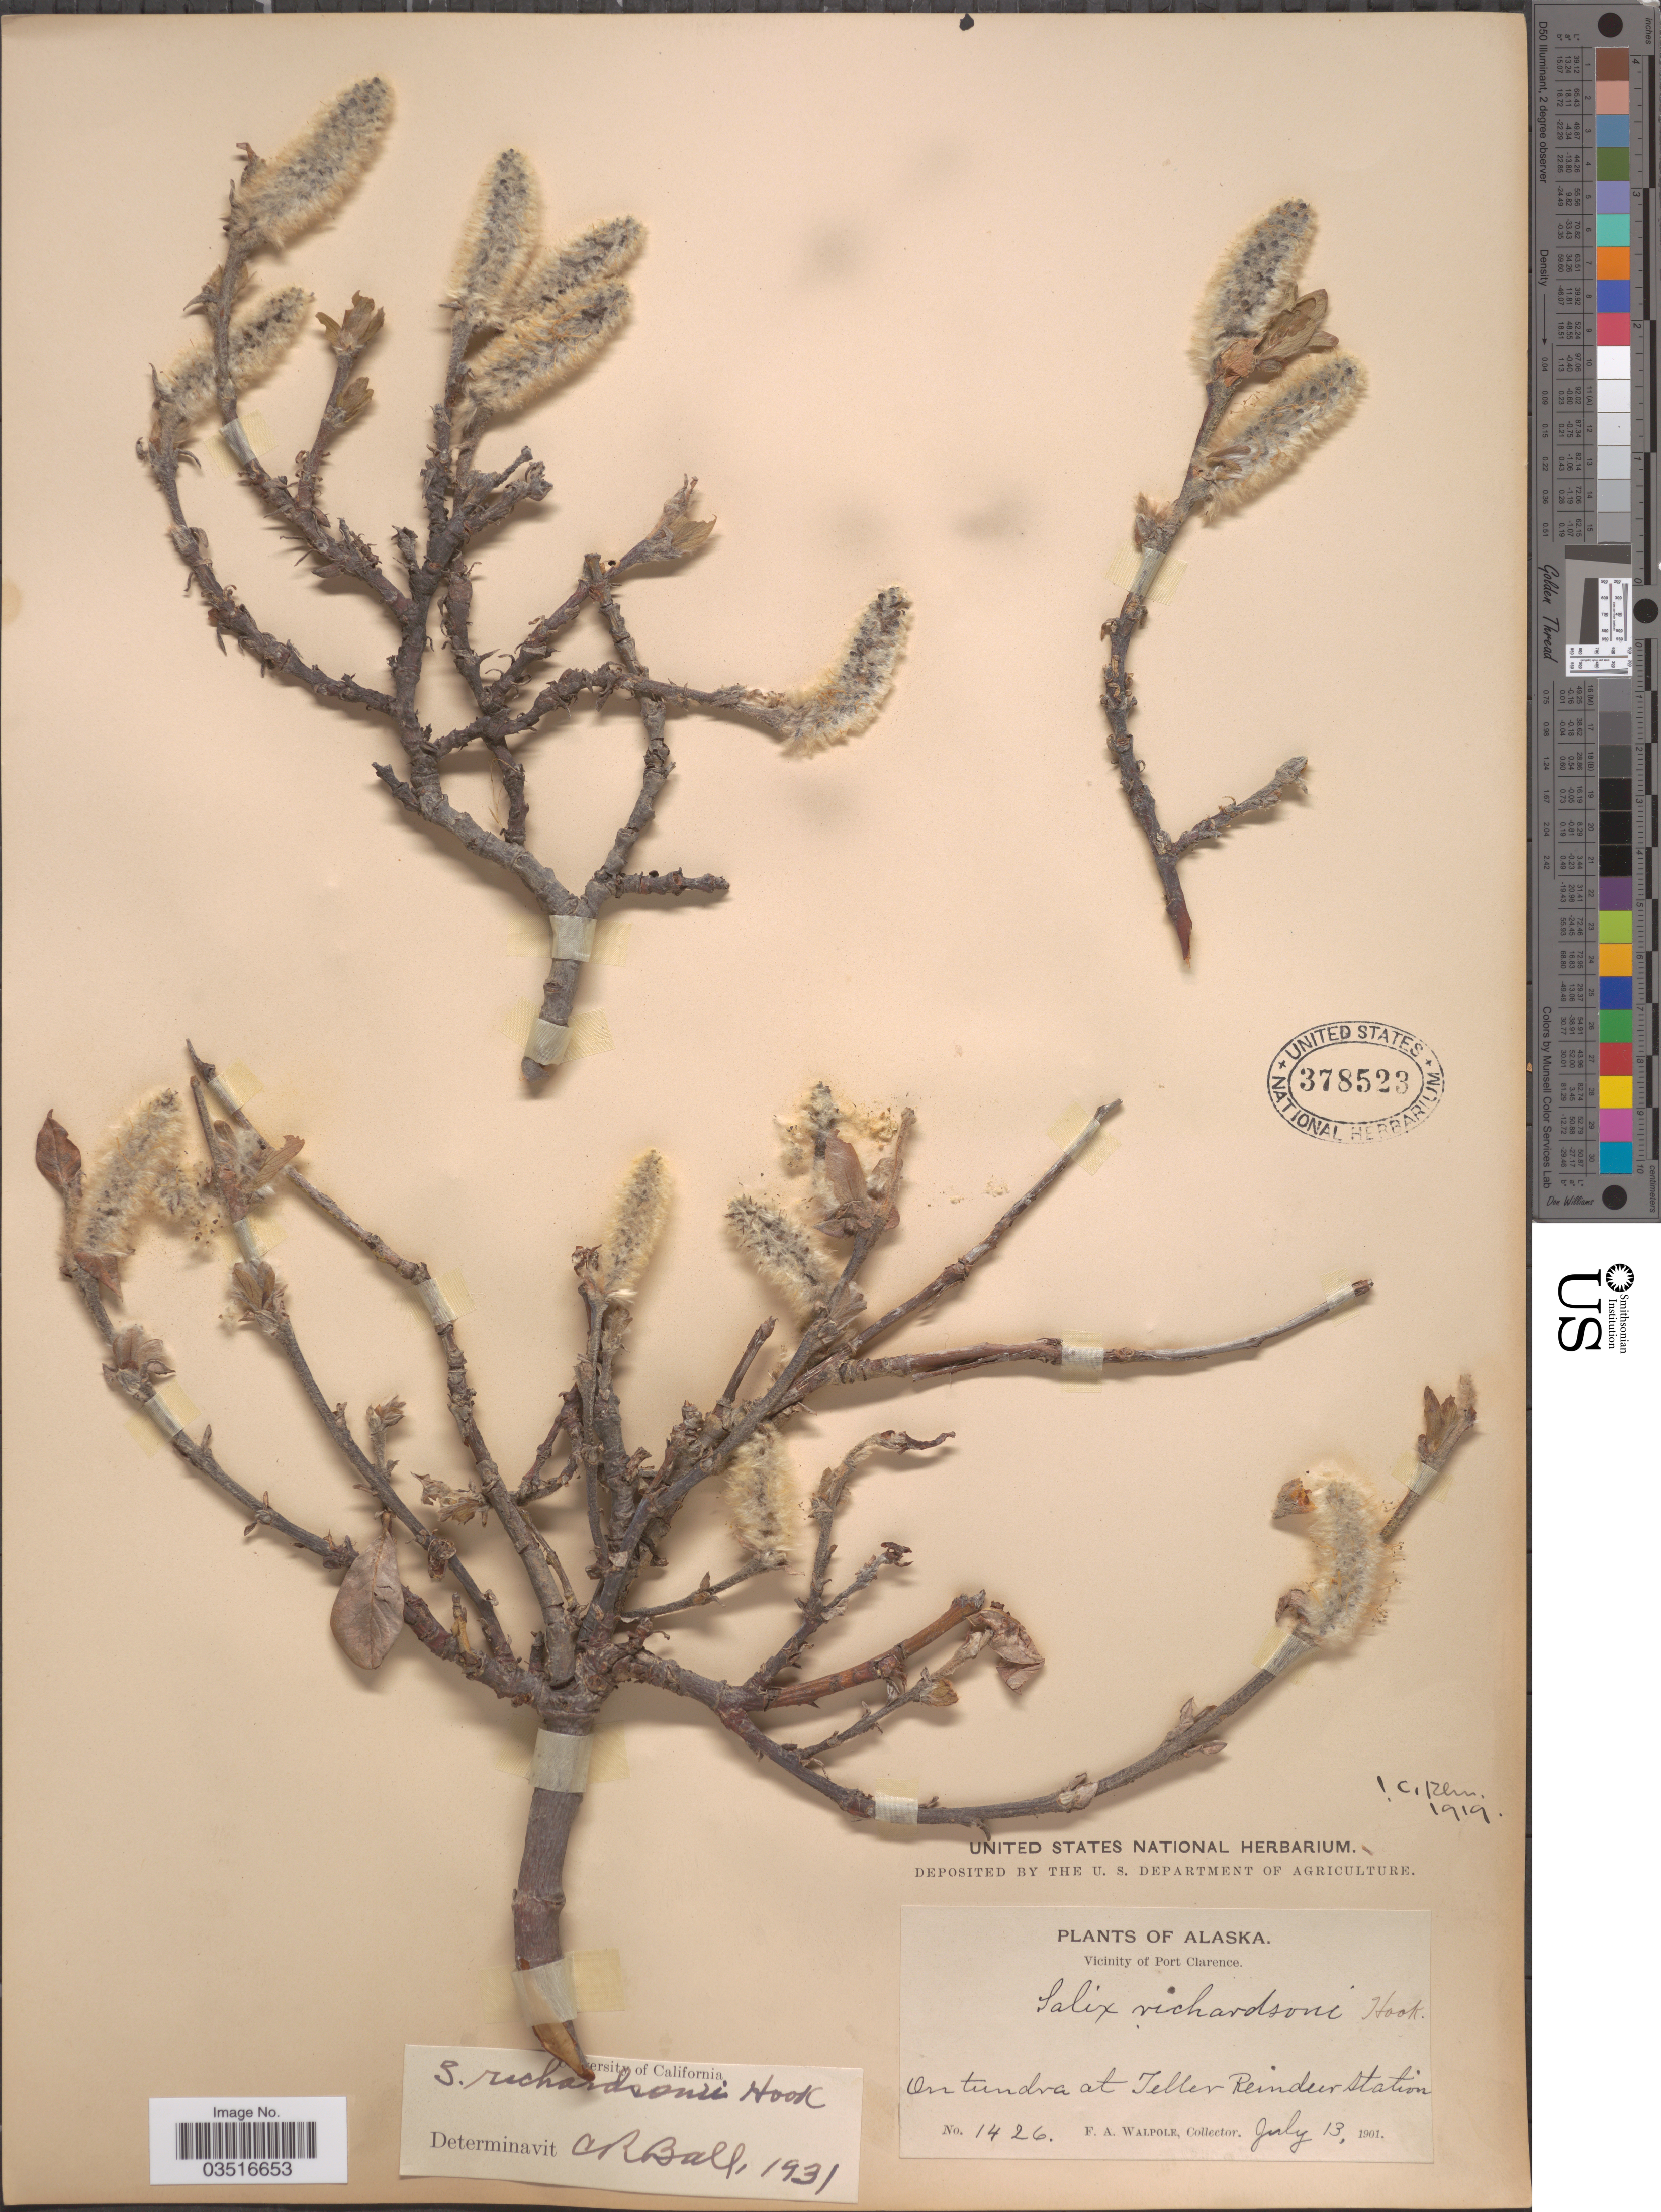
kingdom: Plantae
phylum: Tracheophyta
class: Magnoliopsida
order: Malpighiales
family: Salicaceae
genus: Salix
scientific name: Salix richardsonii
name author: Hook.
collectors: F. Walpole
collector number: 1426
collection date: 1901-07-13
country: United States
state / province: Alaska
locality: Vicinity of Port Clarence. On tundra at Teller Reindeer Station.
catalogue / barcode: US 378523